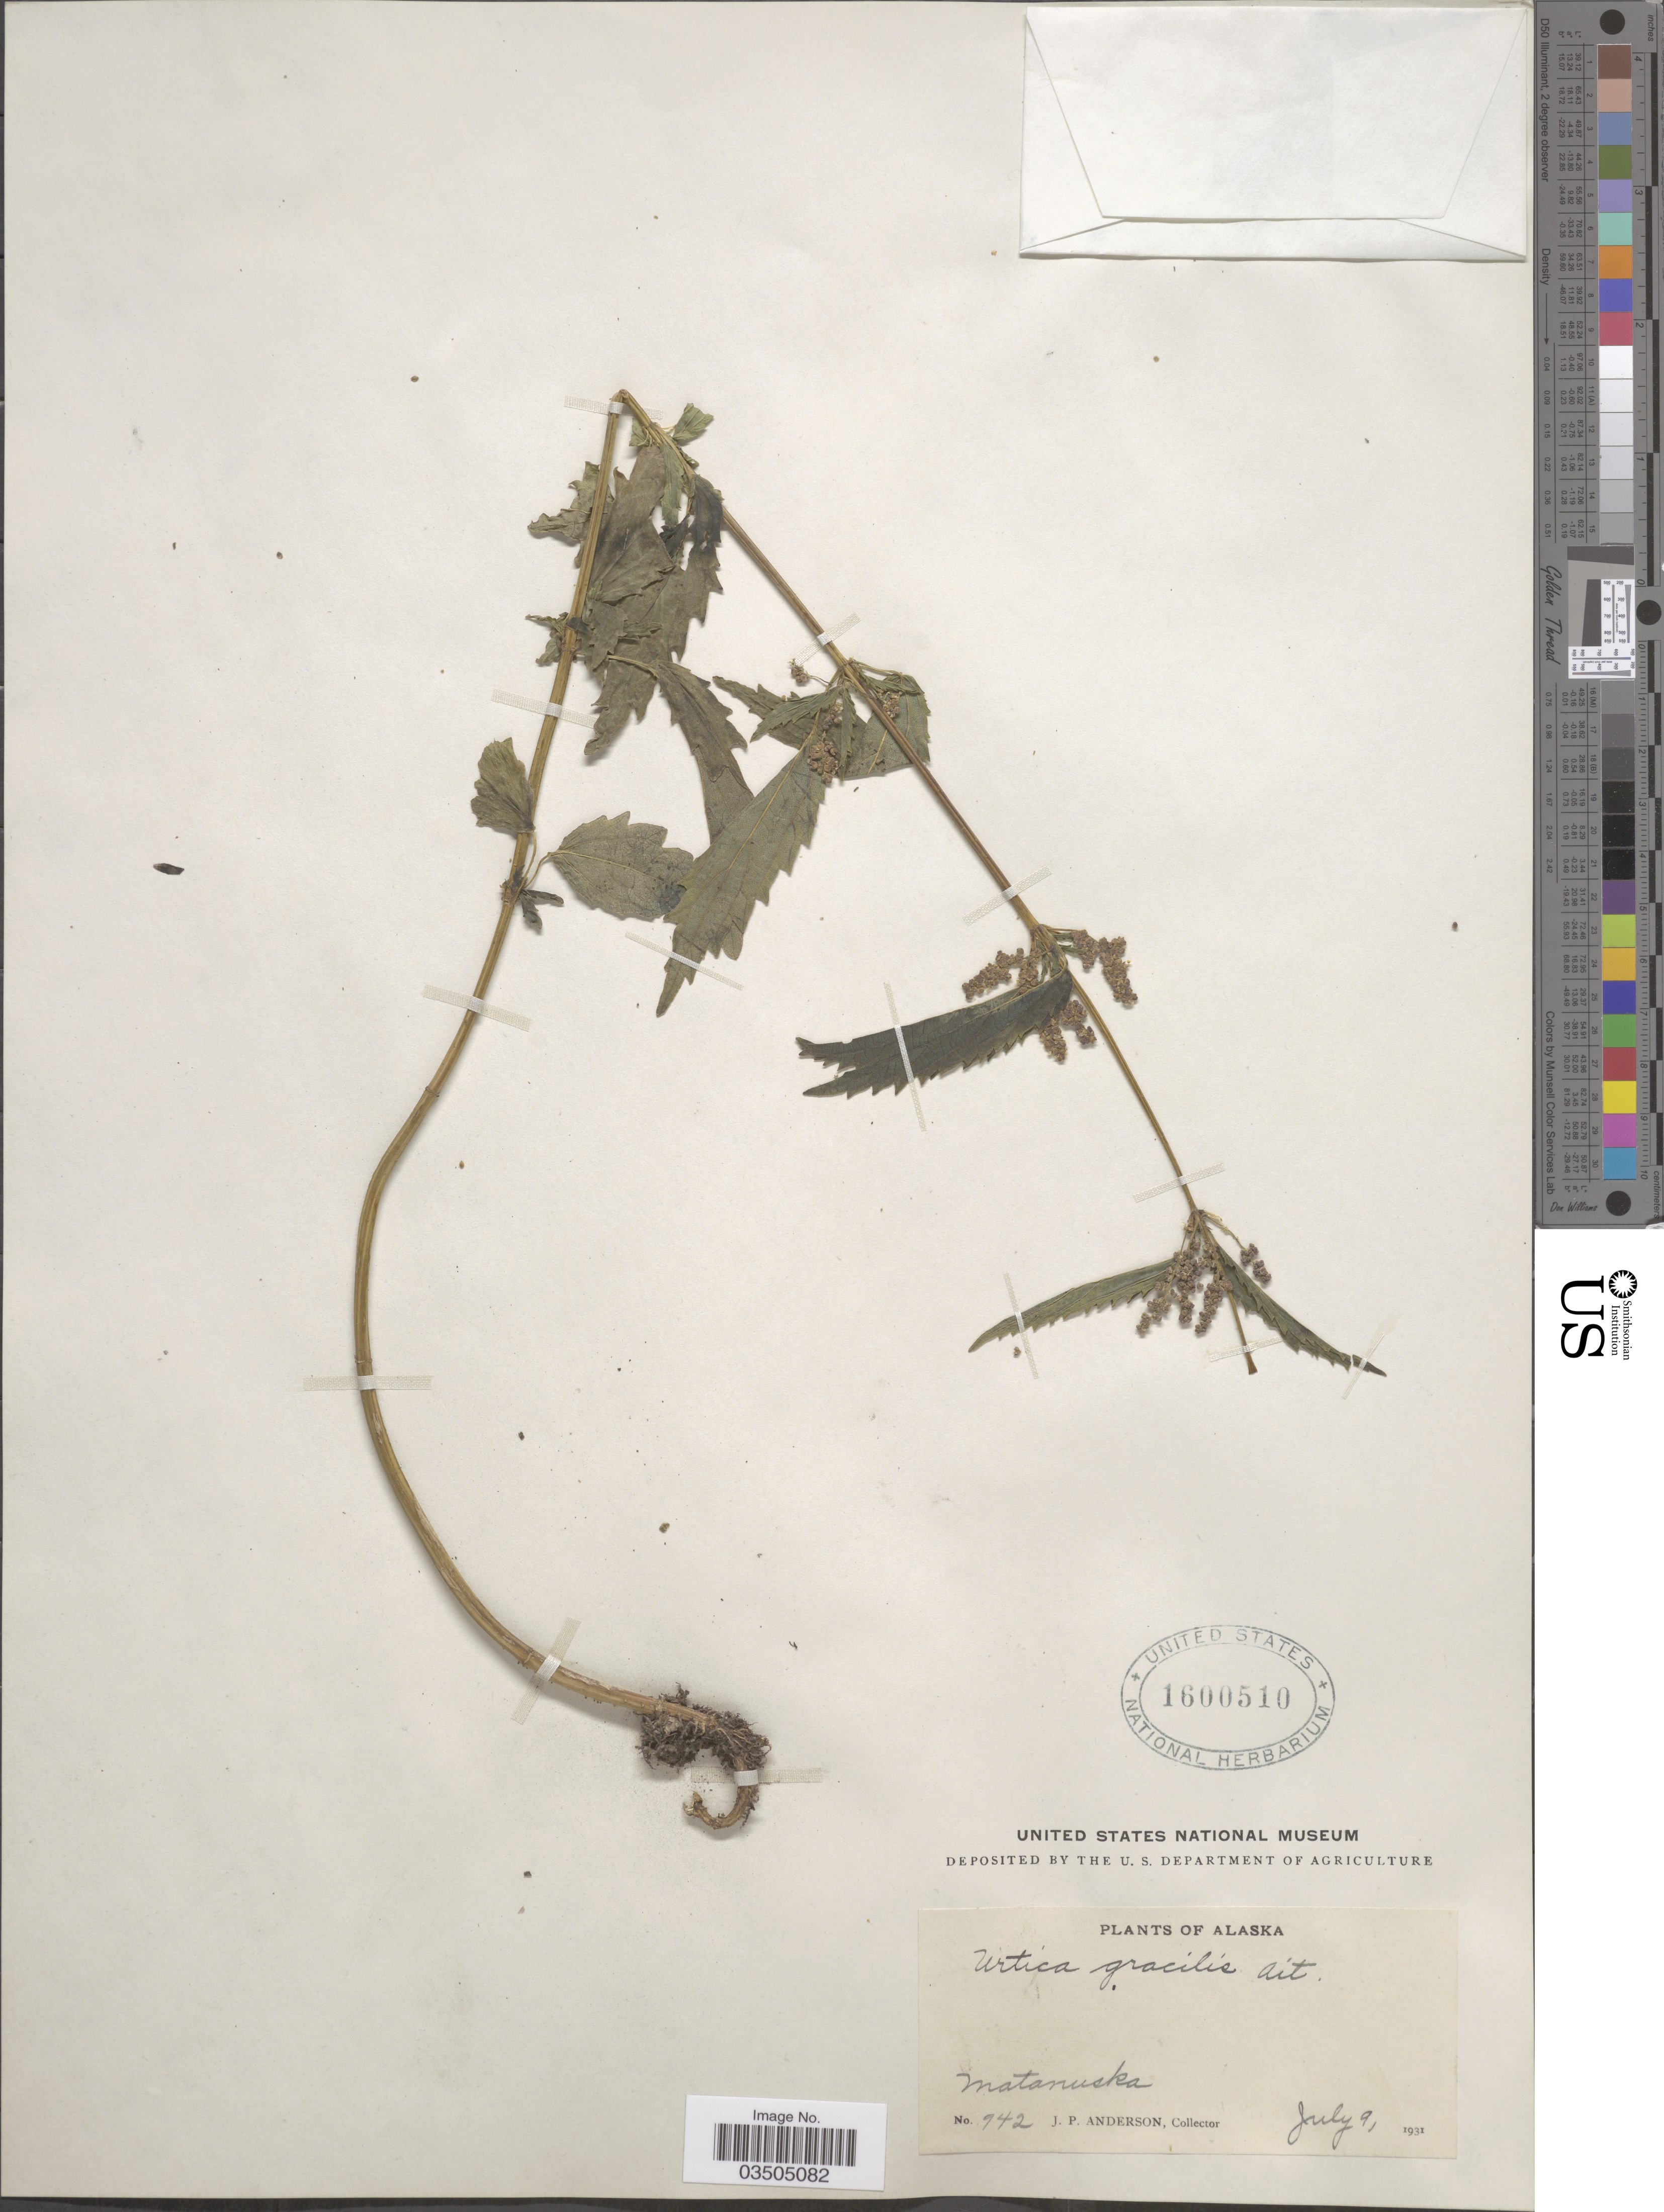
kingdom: Plantae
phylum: Tracheophyta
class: Magnoliopsida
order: Rosales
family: Urticaceae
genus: Urtica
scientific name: Urtica dioica subsp. gracilis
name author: L.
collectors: J. P. Anderson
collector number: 942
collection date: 1931-07-09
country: United States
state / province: Alaska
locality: Matanuska.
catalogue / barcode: US 1600510